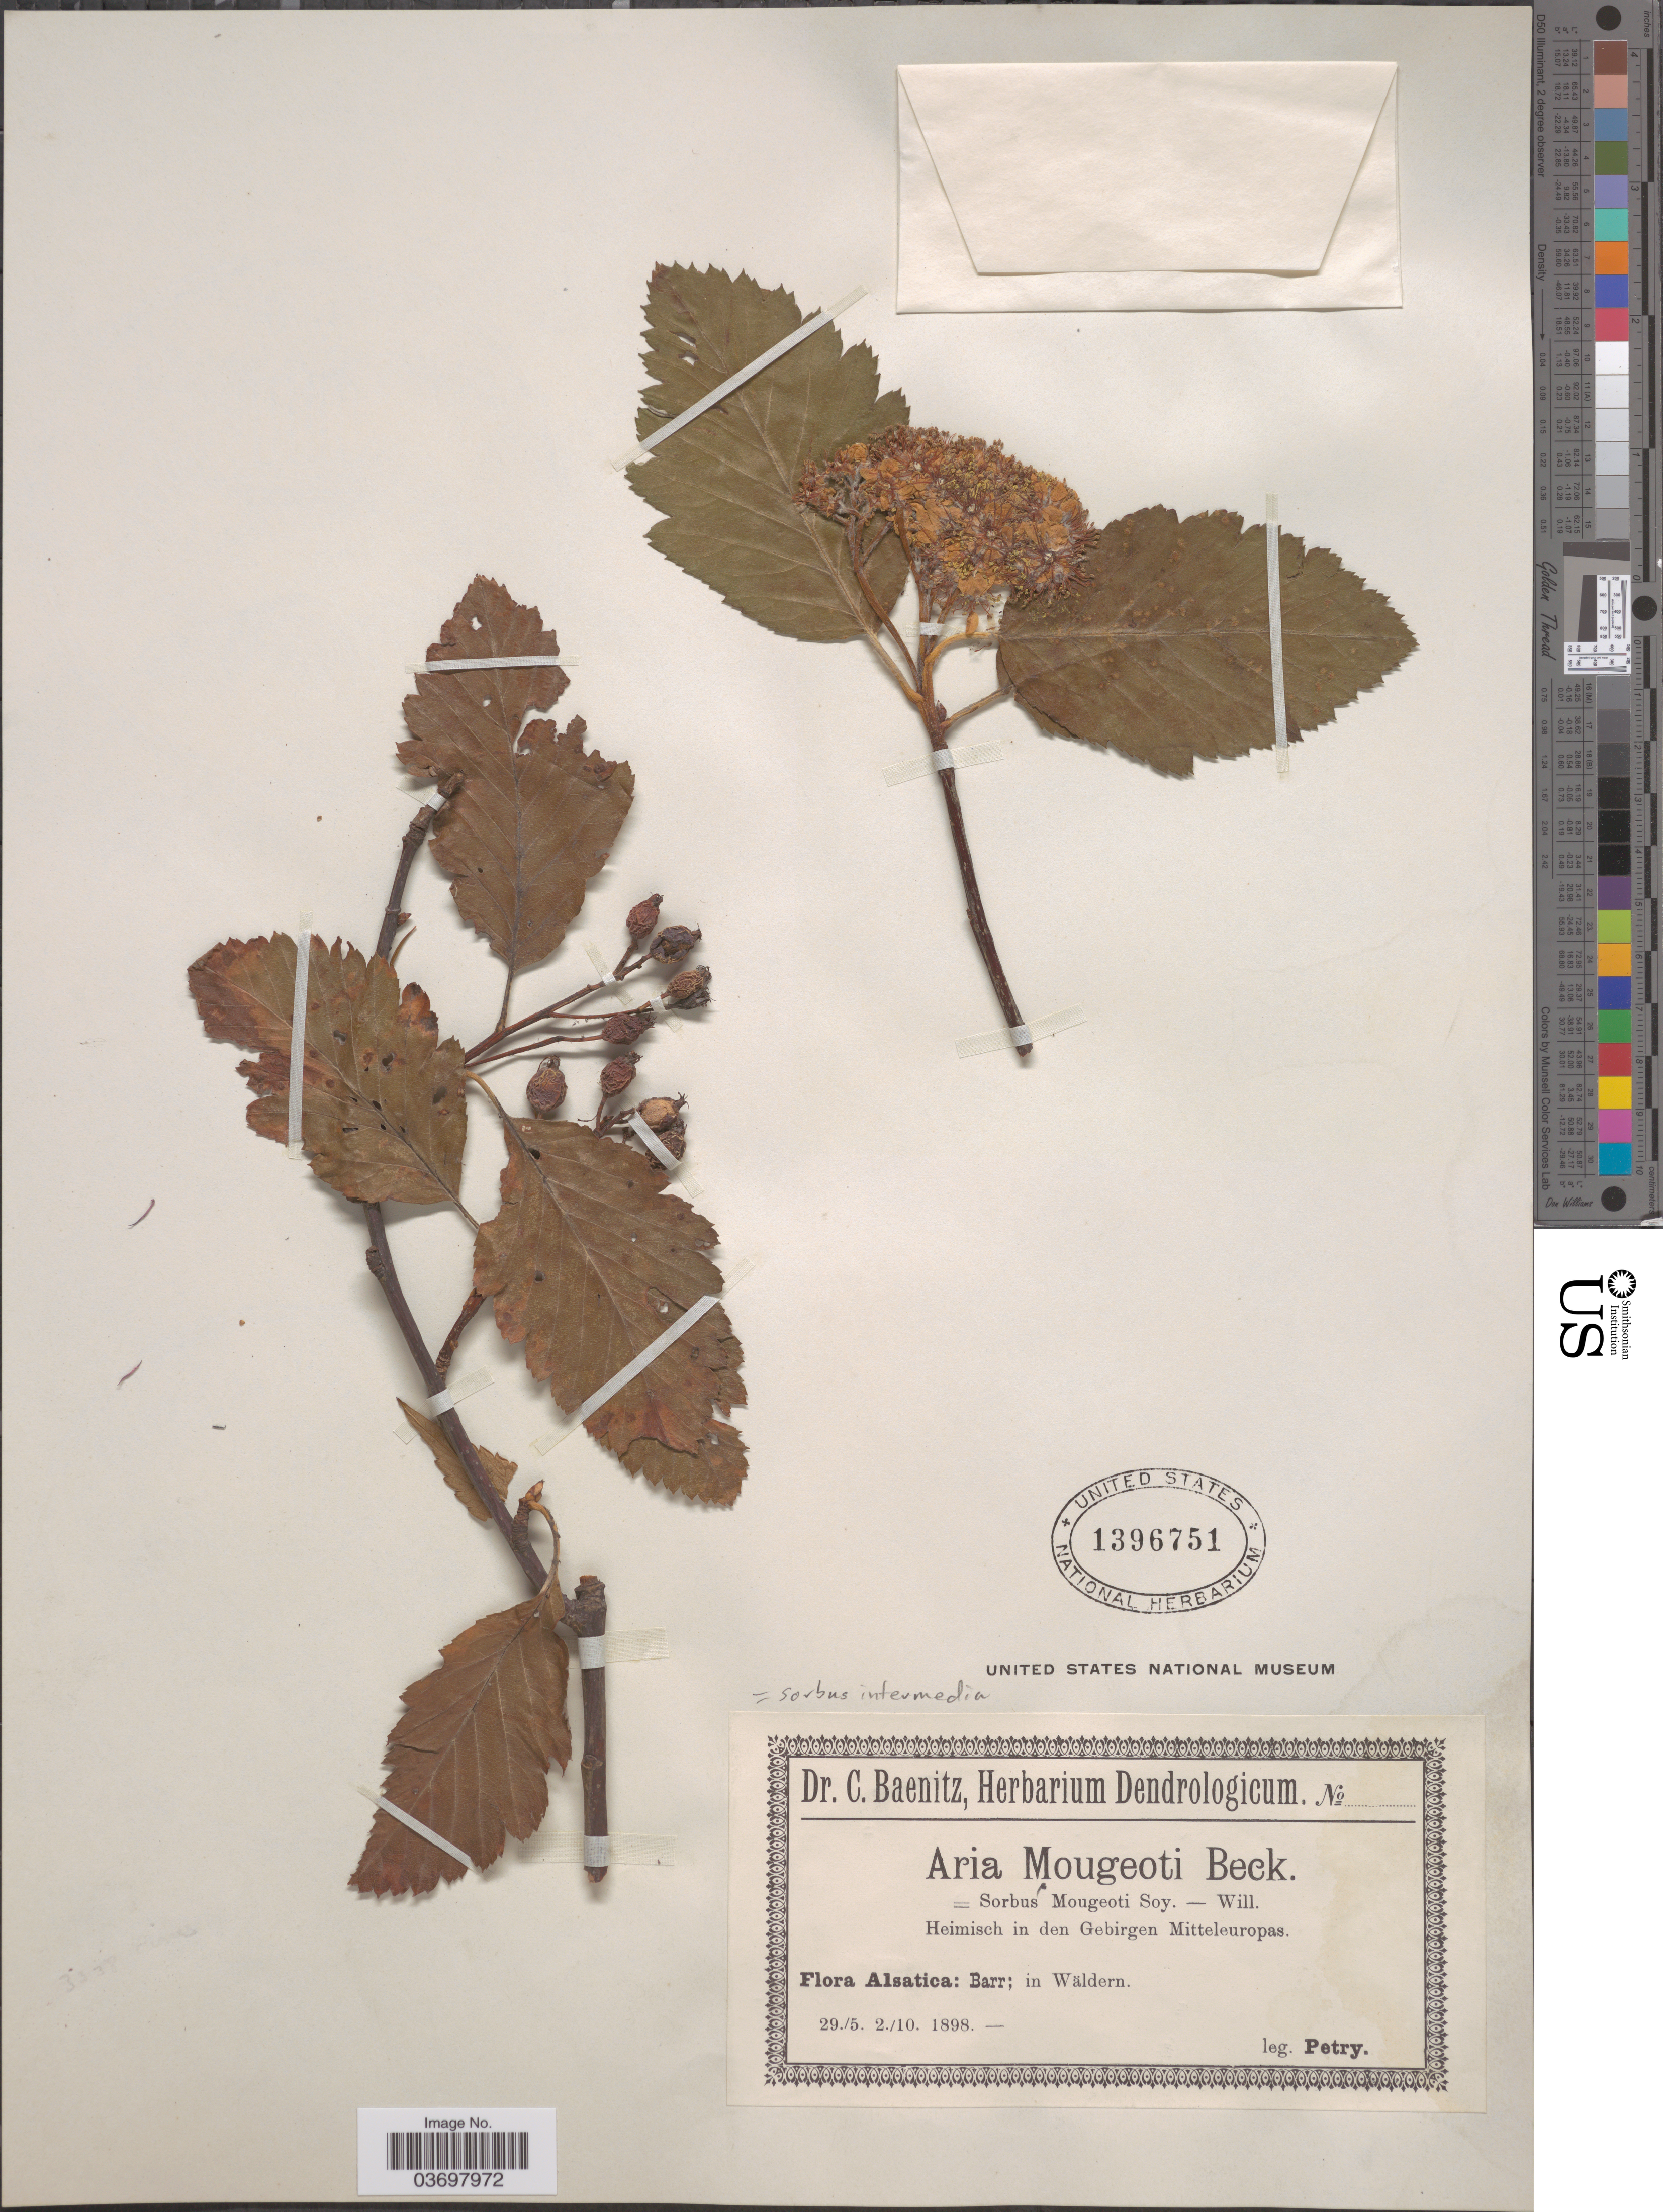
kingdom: Plantae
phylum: Tracheophyta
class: Magnoliopsida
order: Rosales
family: Rosaceae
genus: Sorbus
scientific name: Sorbus intermedia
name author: (Schult.) Beck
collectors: -. Petry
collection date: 1898-05-29/1898-10-02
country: France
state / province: Grand Est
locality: Alsatica: Barr; in Wäldern.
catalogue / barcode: US 1396751